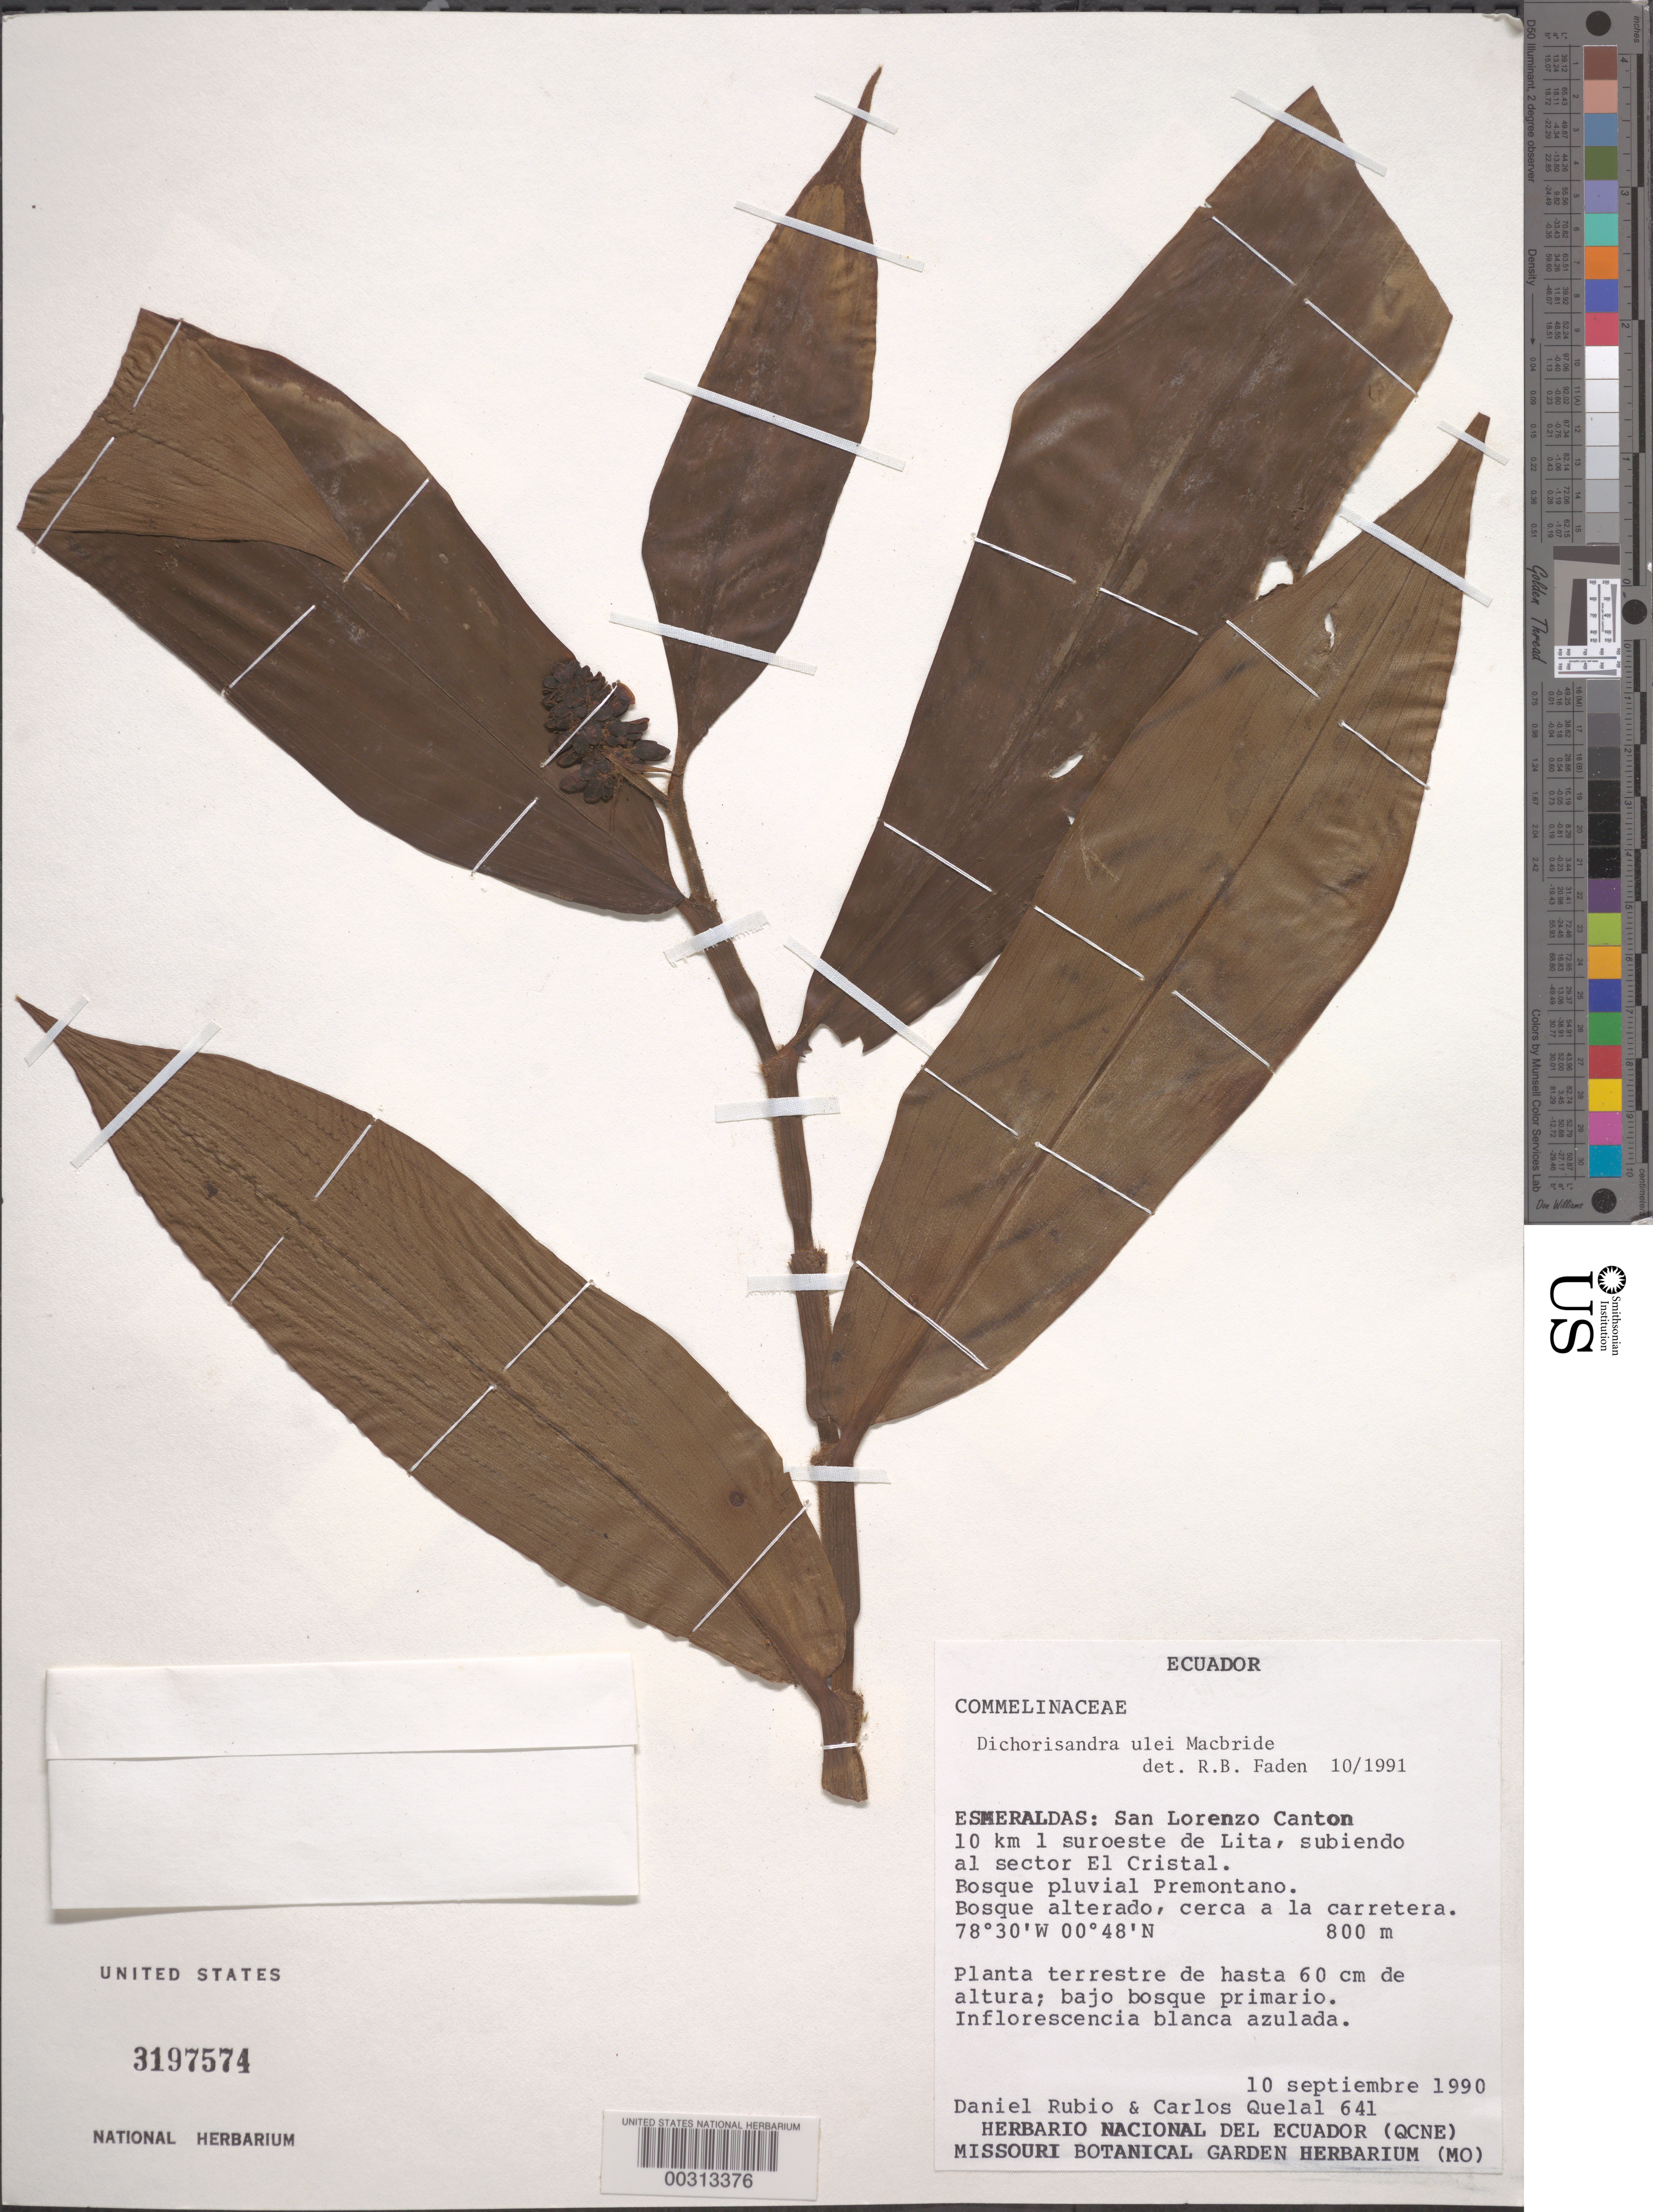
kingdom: Plantae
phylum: Tracheophyta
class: Liliopsida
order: Commelinales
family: Commelinaceae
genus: Dichorisandra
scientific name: Dichorisandra ulei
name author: J.F. Macbr.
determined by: Faden, Robert B., (US), Smithsonian Institution - National Museum of Natural History (UNITED STATES)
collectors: D. Rubio & C. Quelal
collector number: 641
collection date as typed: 10 Sep 1990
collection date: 1990-09-10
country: Ecuador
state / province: Esmeraldas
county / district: San Lorenzo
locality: San Lorenzo Canton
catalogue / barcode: US 3197574